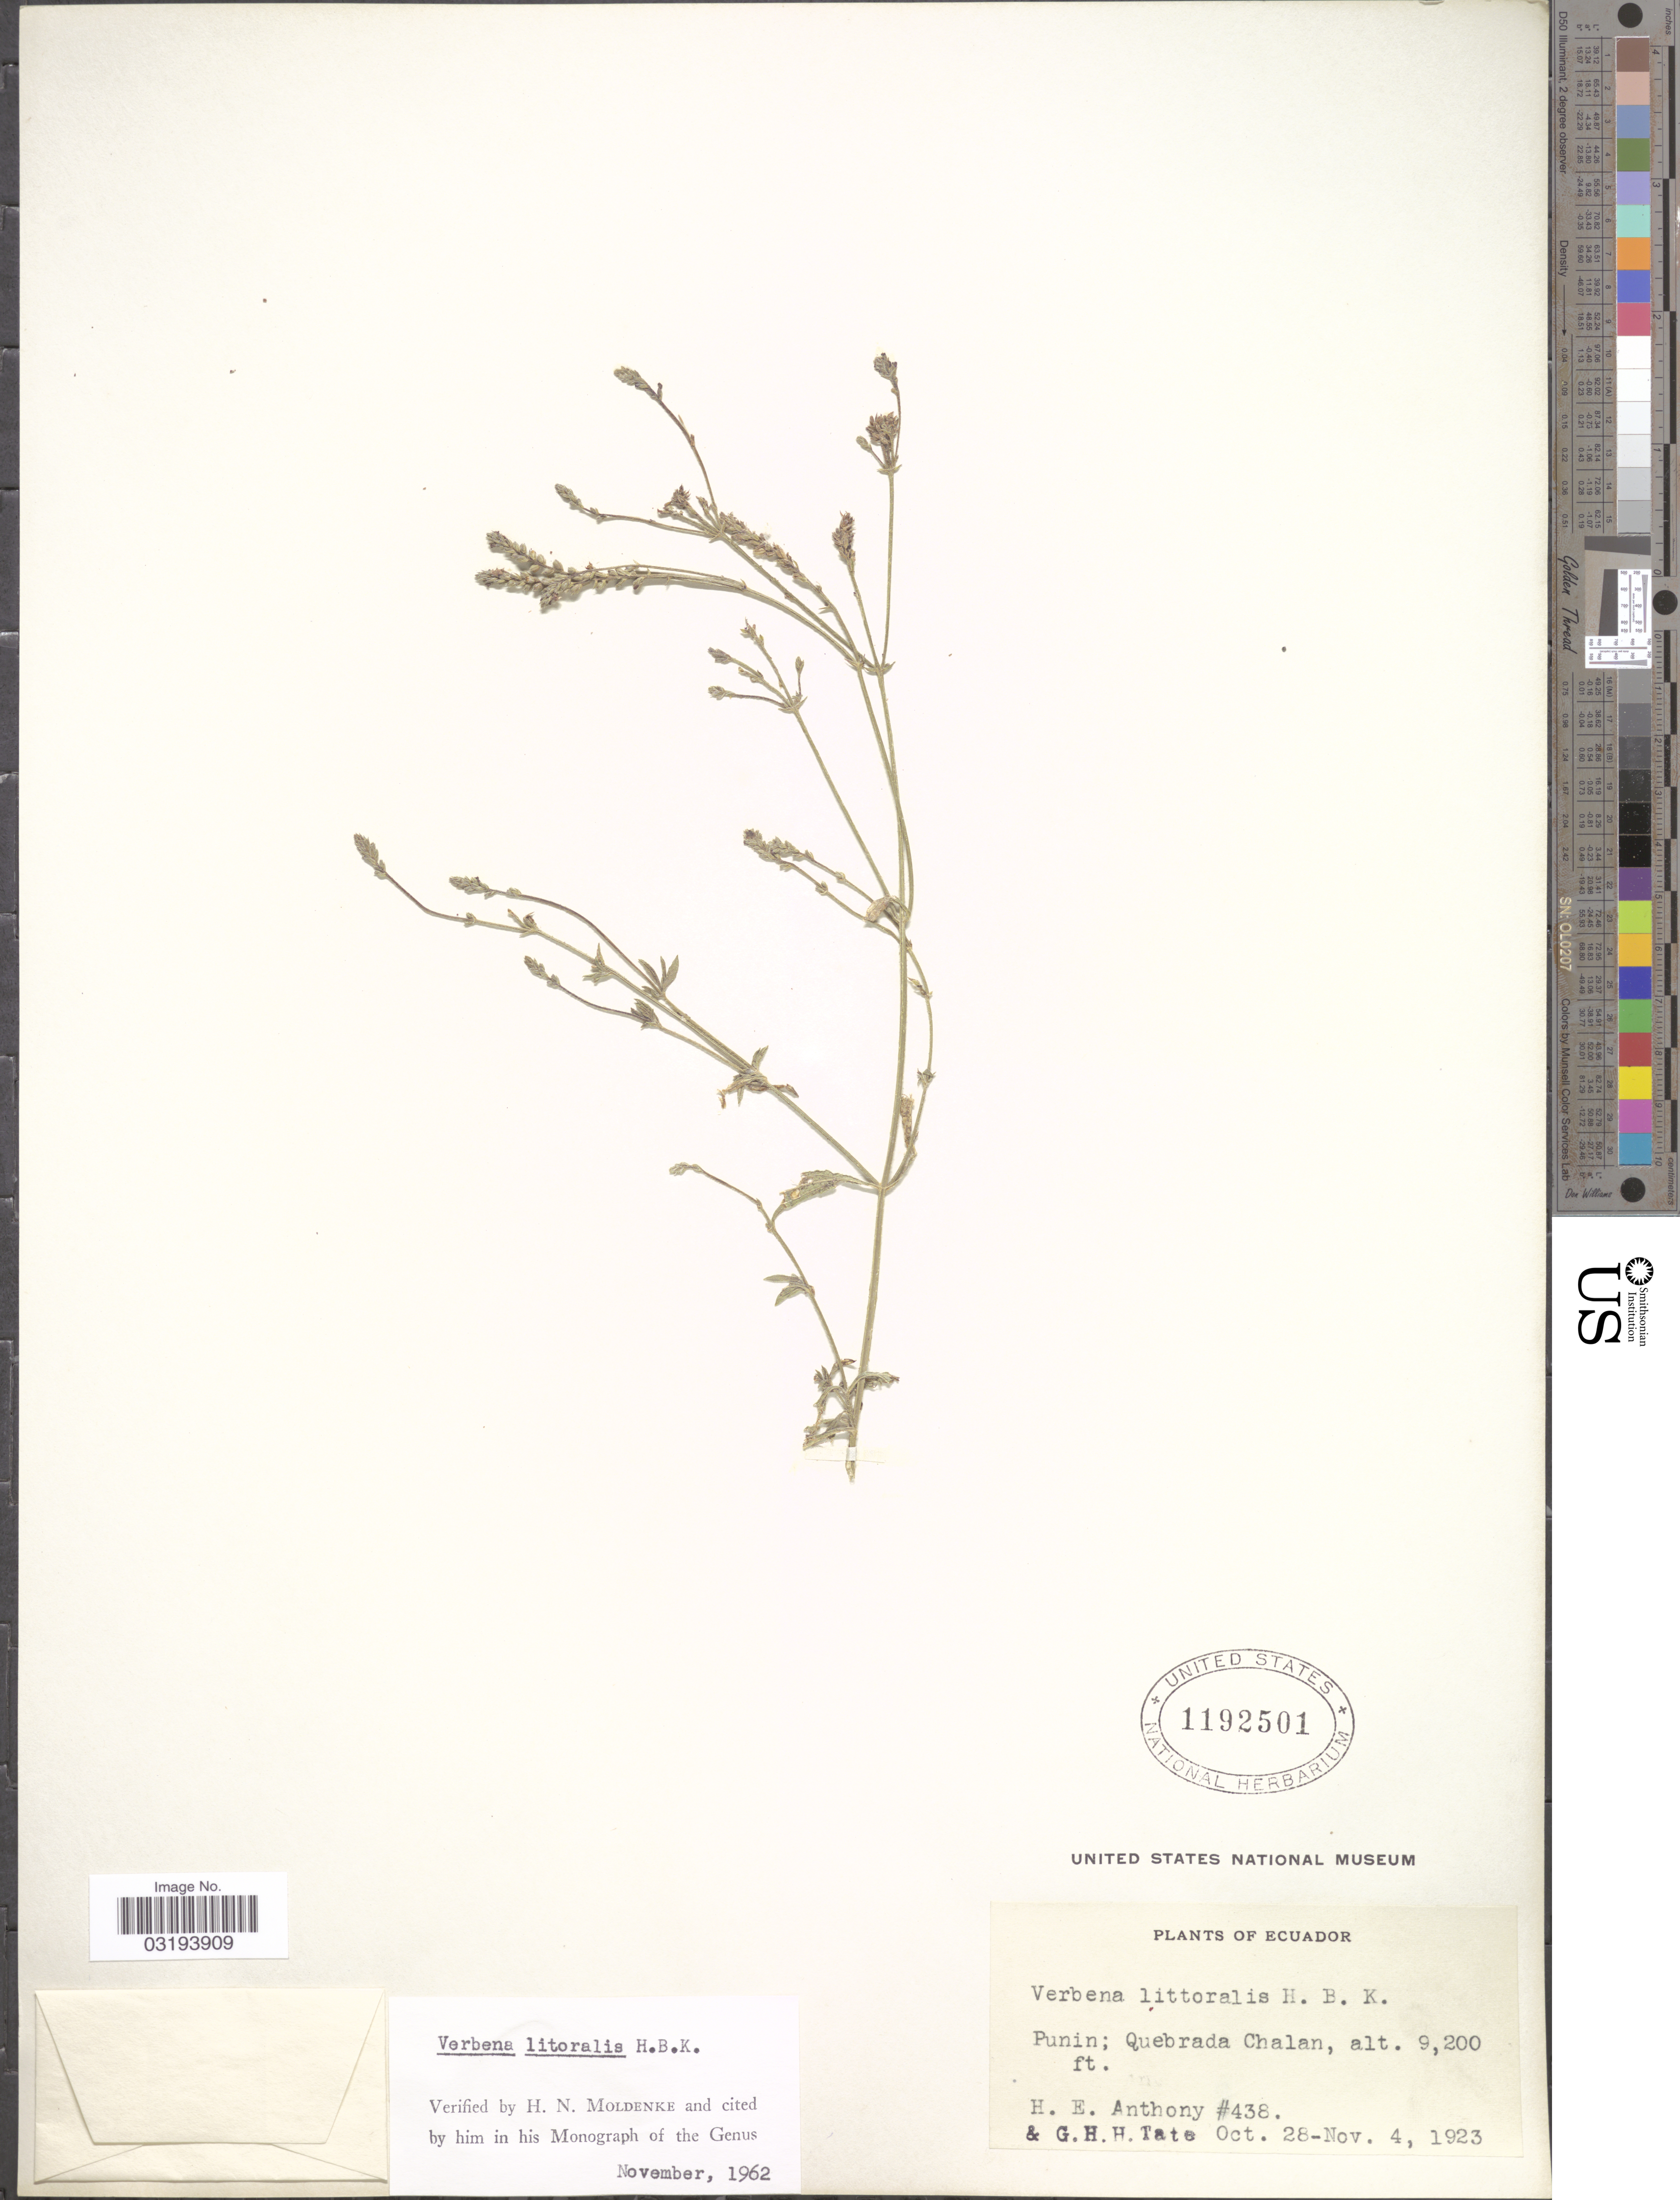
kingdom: Plantae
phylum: Tracheophyta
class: Magnoliopsida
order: Lamiales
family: Verbenaceae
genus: Verbena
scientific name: Verbena litoralis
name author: Kunth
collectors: H. E. Anthony & G. H. H.Tate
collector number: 438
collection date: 1923-10-28/1923-11-04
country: Ecuador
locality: Punin; Quebrada Chalan.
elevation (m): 2804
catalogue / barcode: US 1192501